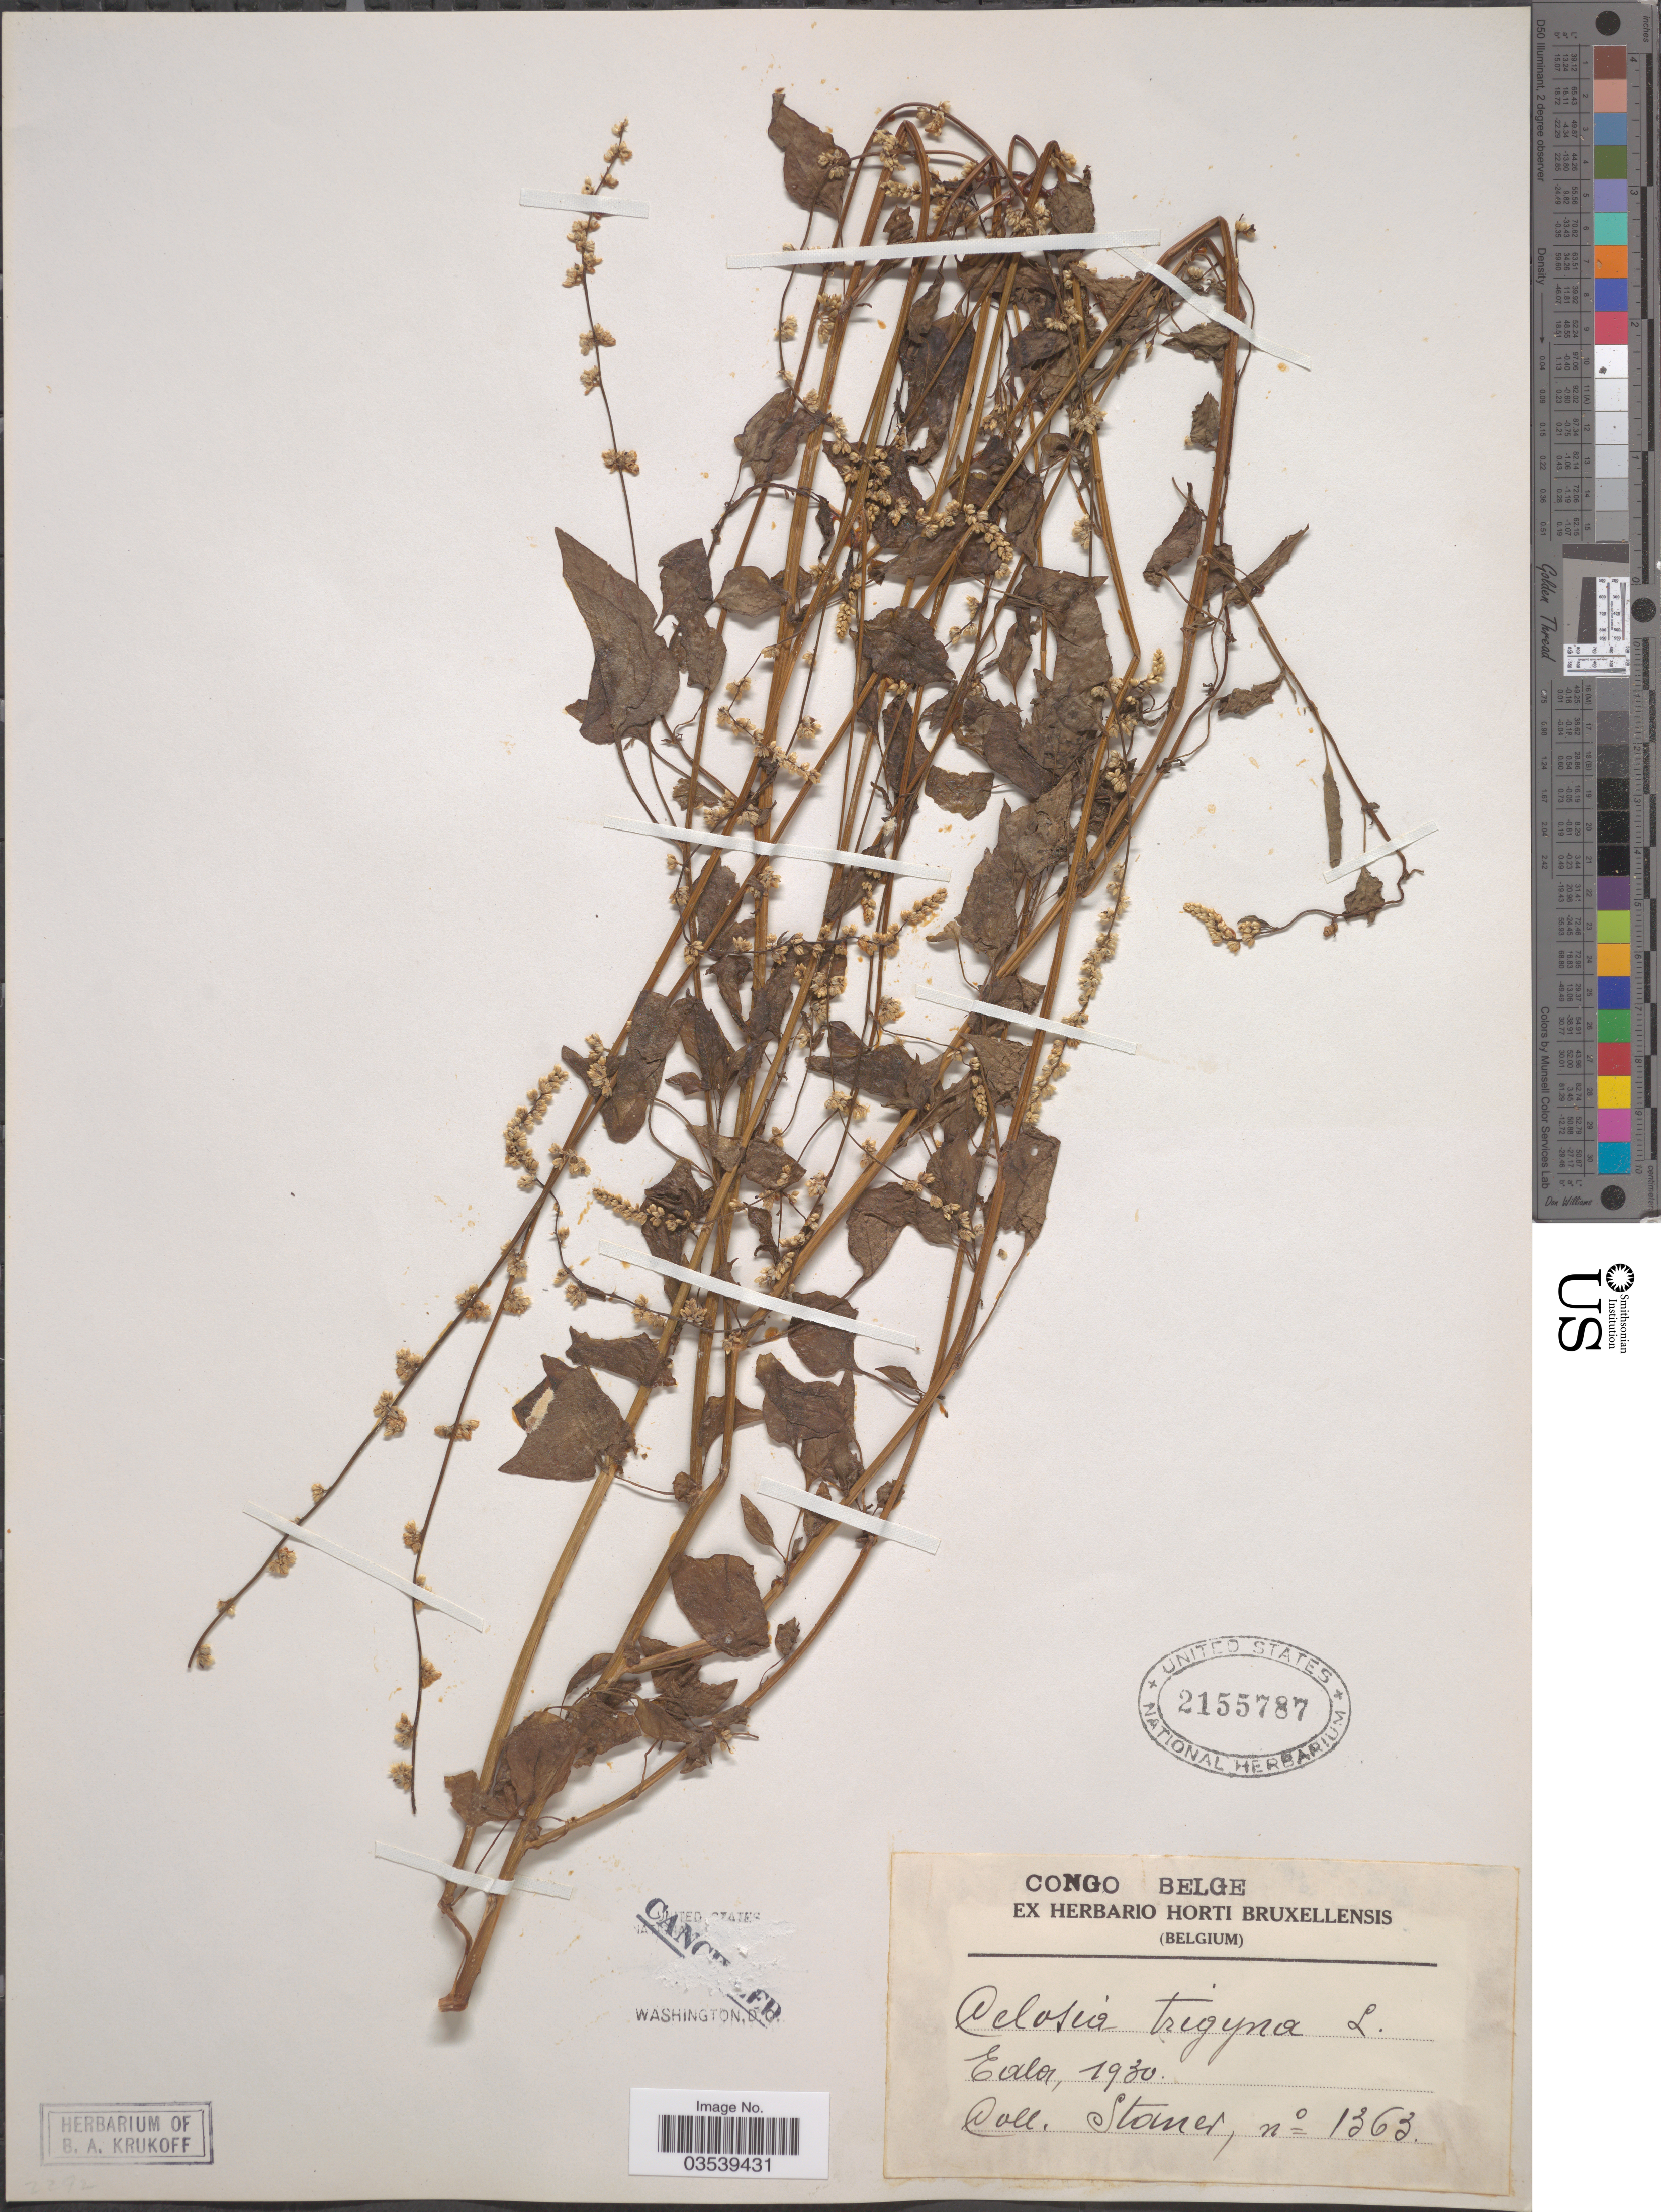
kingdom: Plantae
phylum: Tracheophyta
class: Magnoliopsida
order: Caryophyllales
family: Amaranthaceae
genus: Celosia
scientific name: Celosia trigyna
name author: L.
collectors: Stomer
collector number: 1363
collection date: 1930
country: Congo, Democratic Republic of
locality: Congo Belge. Eala.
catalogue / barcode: US 2155787